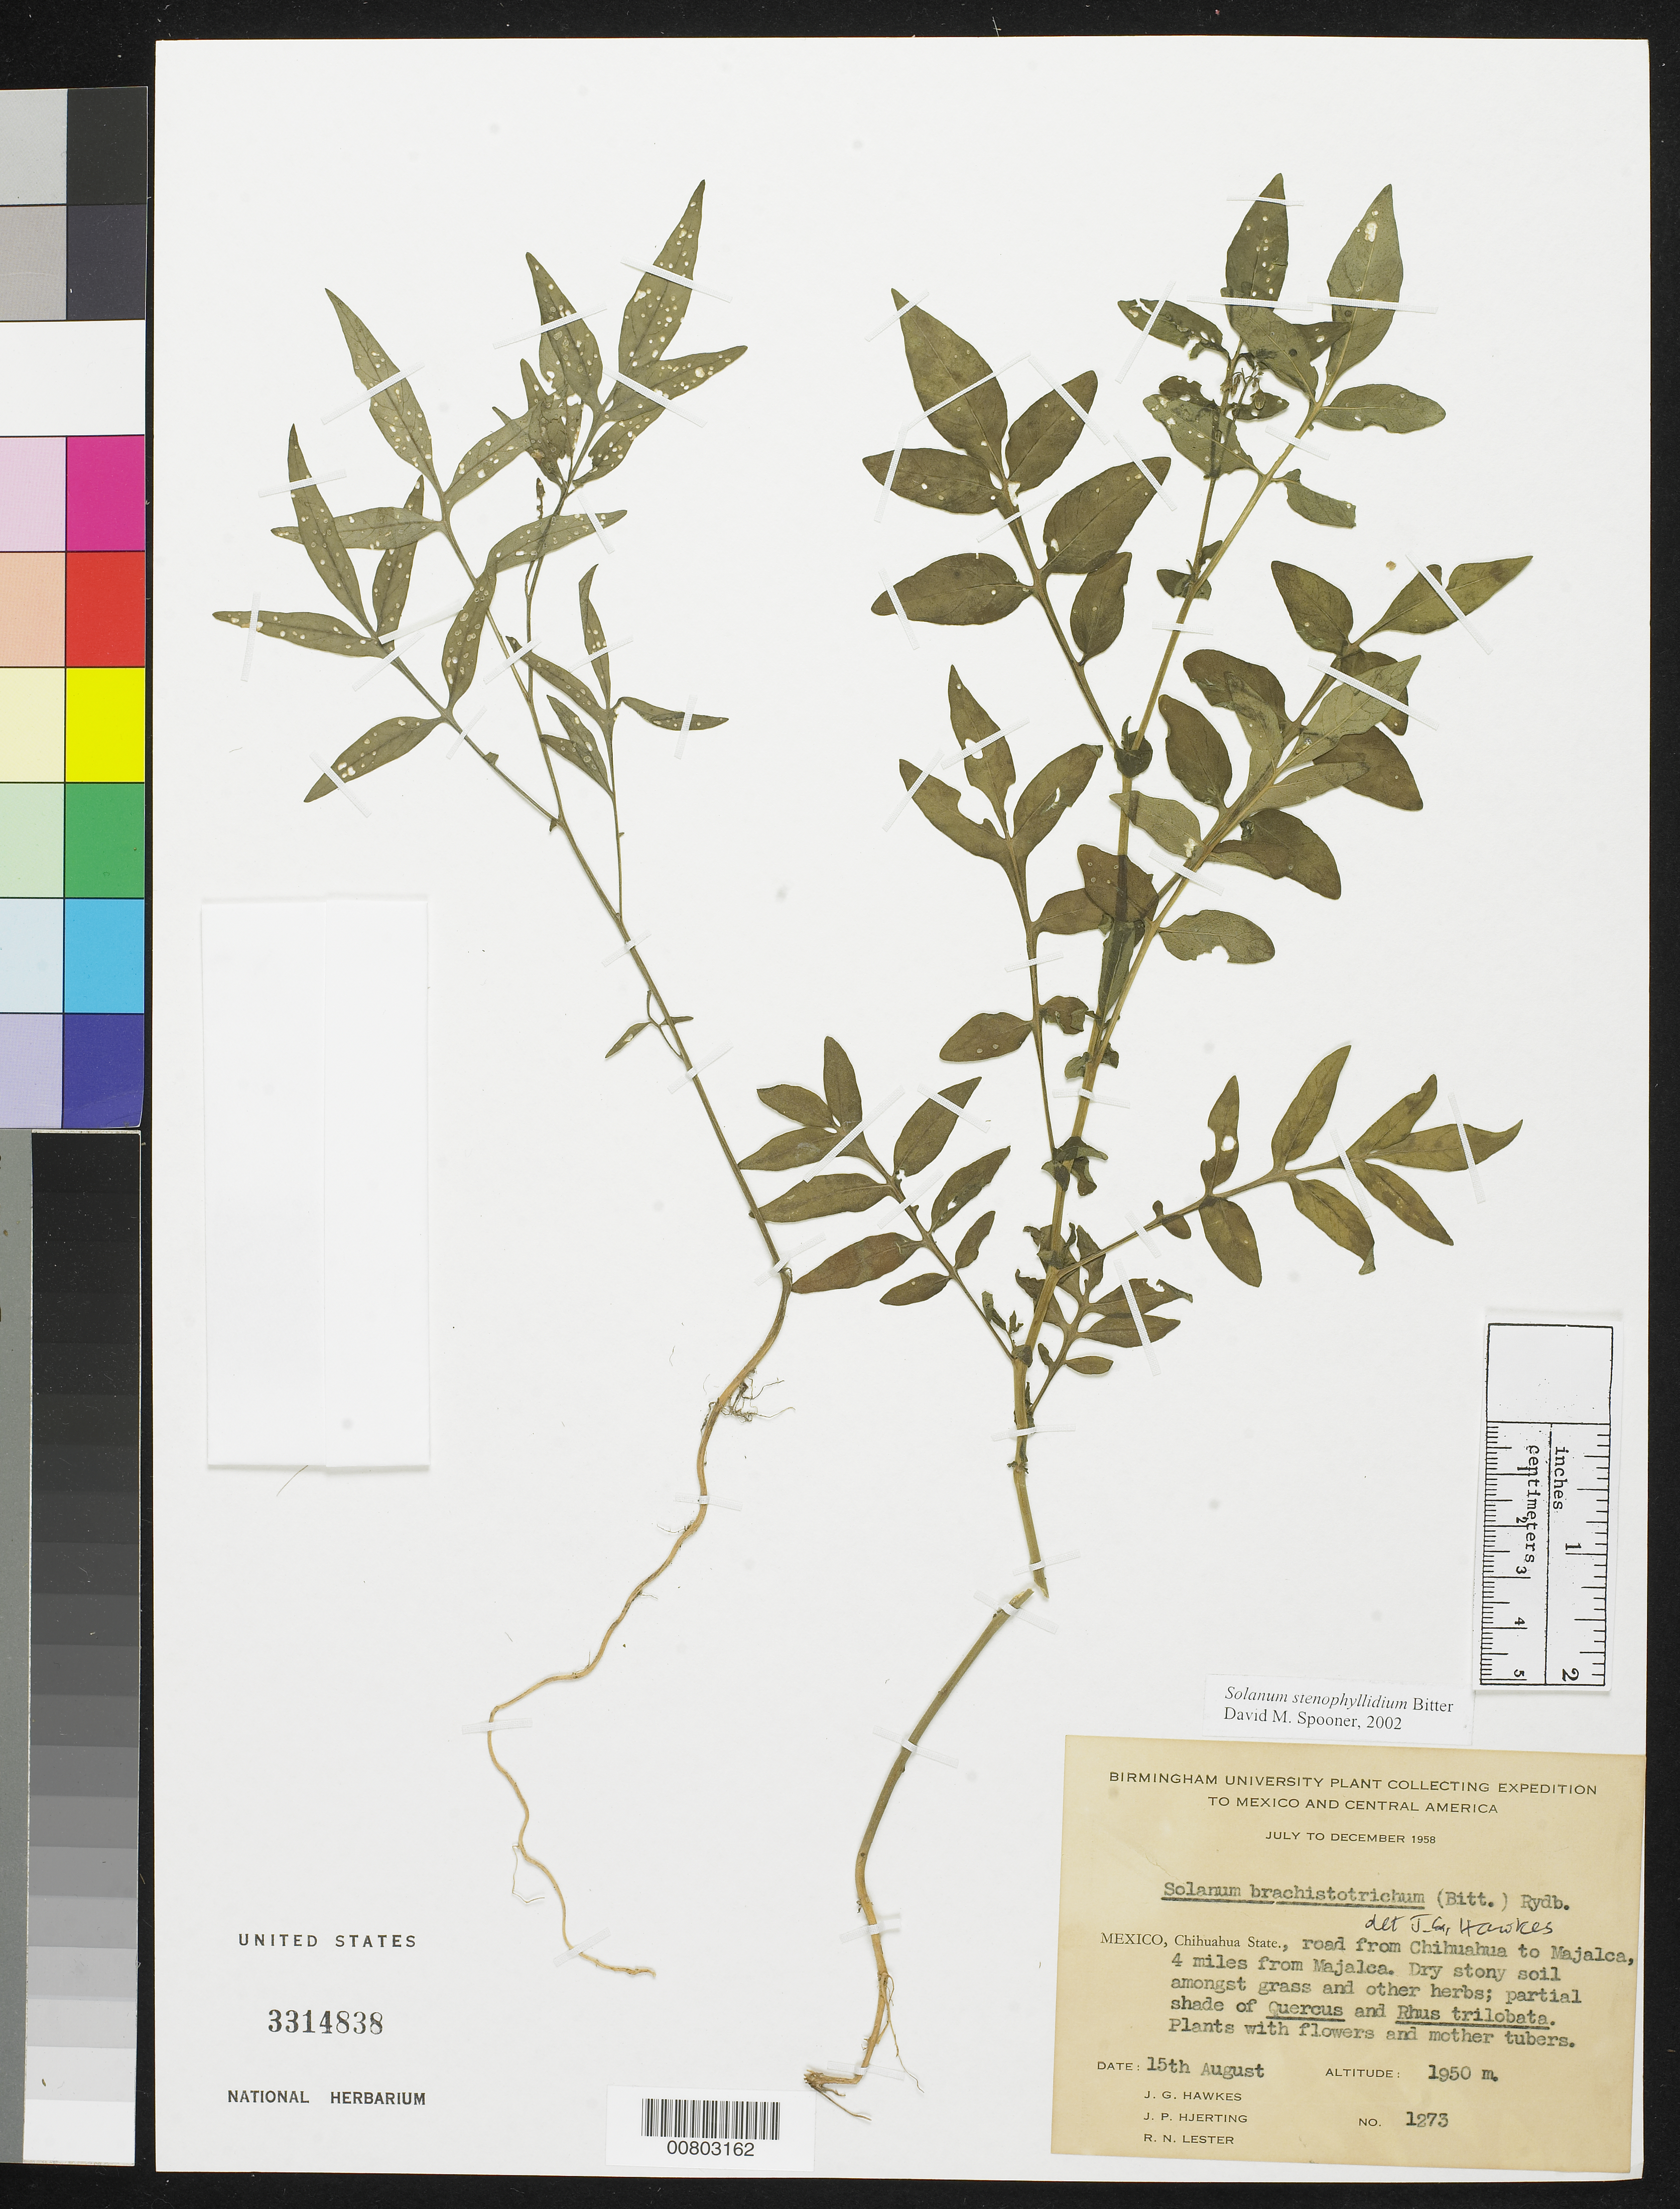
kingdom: Plantae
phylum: Tracheophyta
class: Magnoliopsida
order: Solanales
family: Solanaceae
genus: Solanum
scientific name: Solanum stenophyllidium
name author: Bitter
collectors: J. G. Hawkes, J. P. Hjerting & R. Lester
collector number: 1273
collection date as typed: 15 Aug 1958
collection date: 1958-08-15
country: Mexico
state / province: Chihuahua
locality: Road from Chihuahua to Majalca, 4 miles from Majalca, Chihuahua.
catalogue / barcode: US 3314838